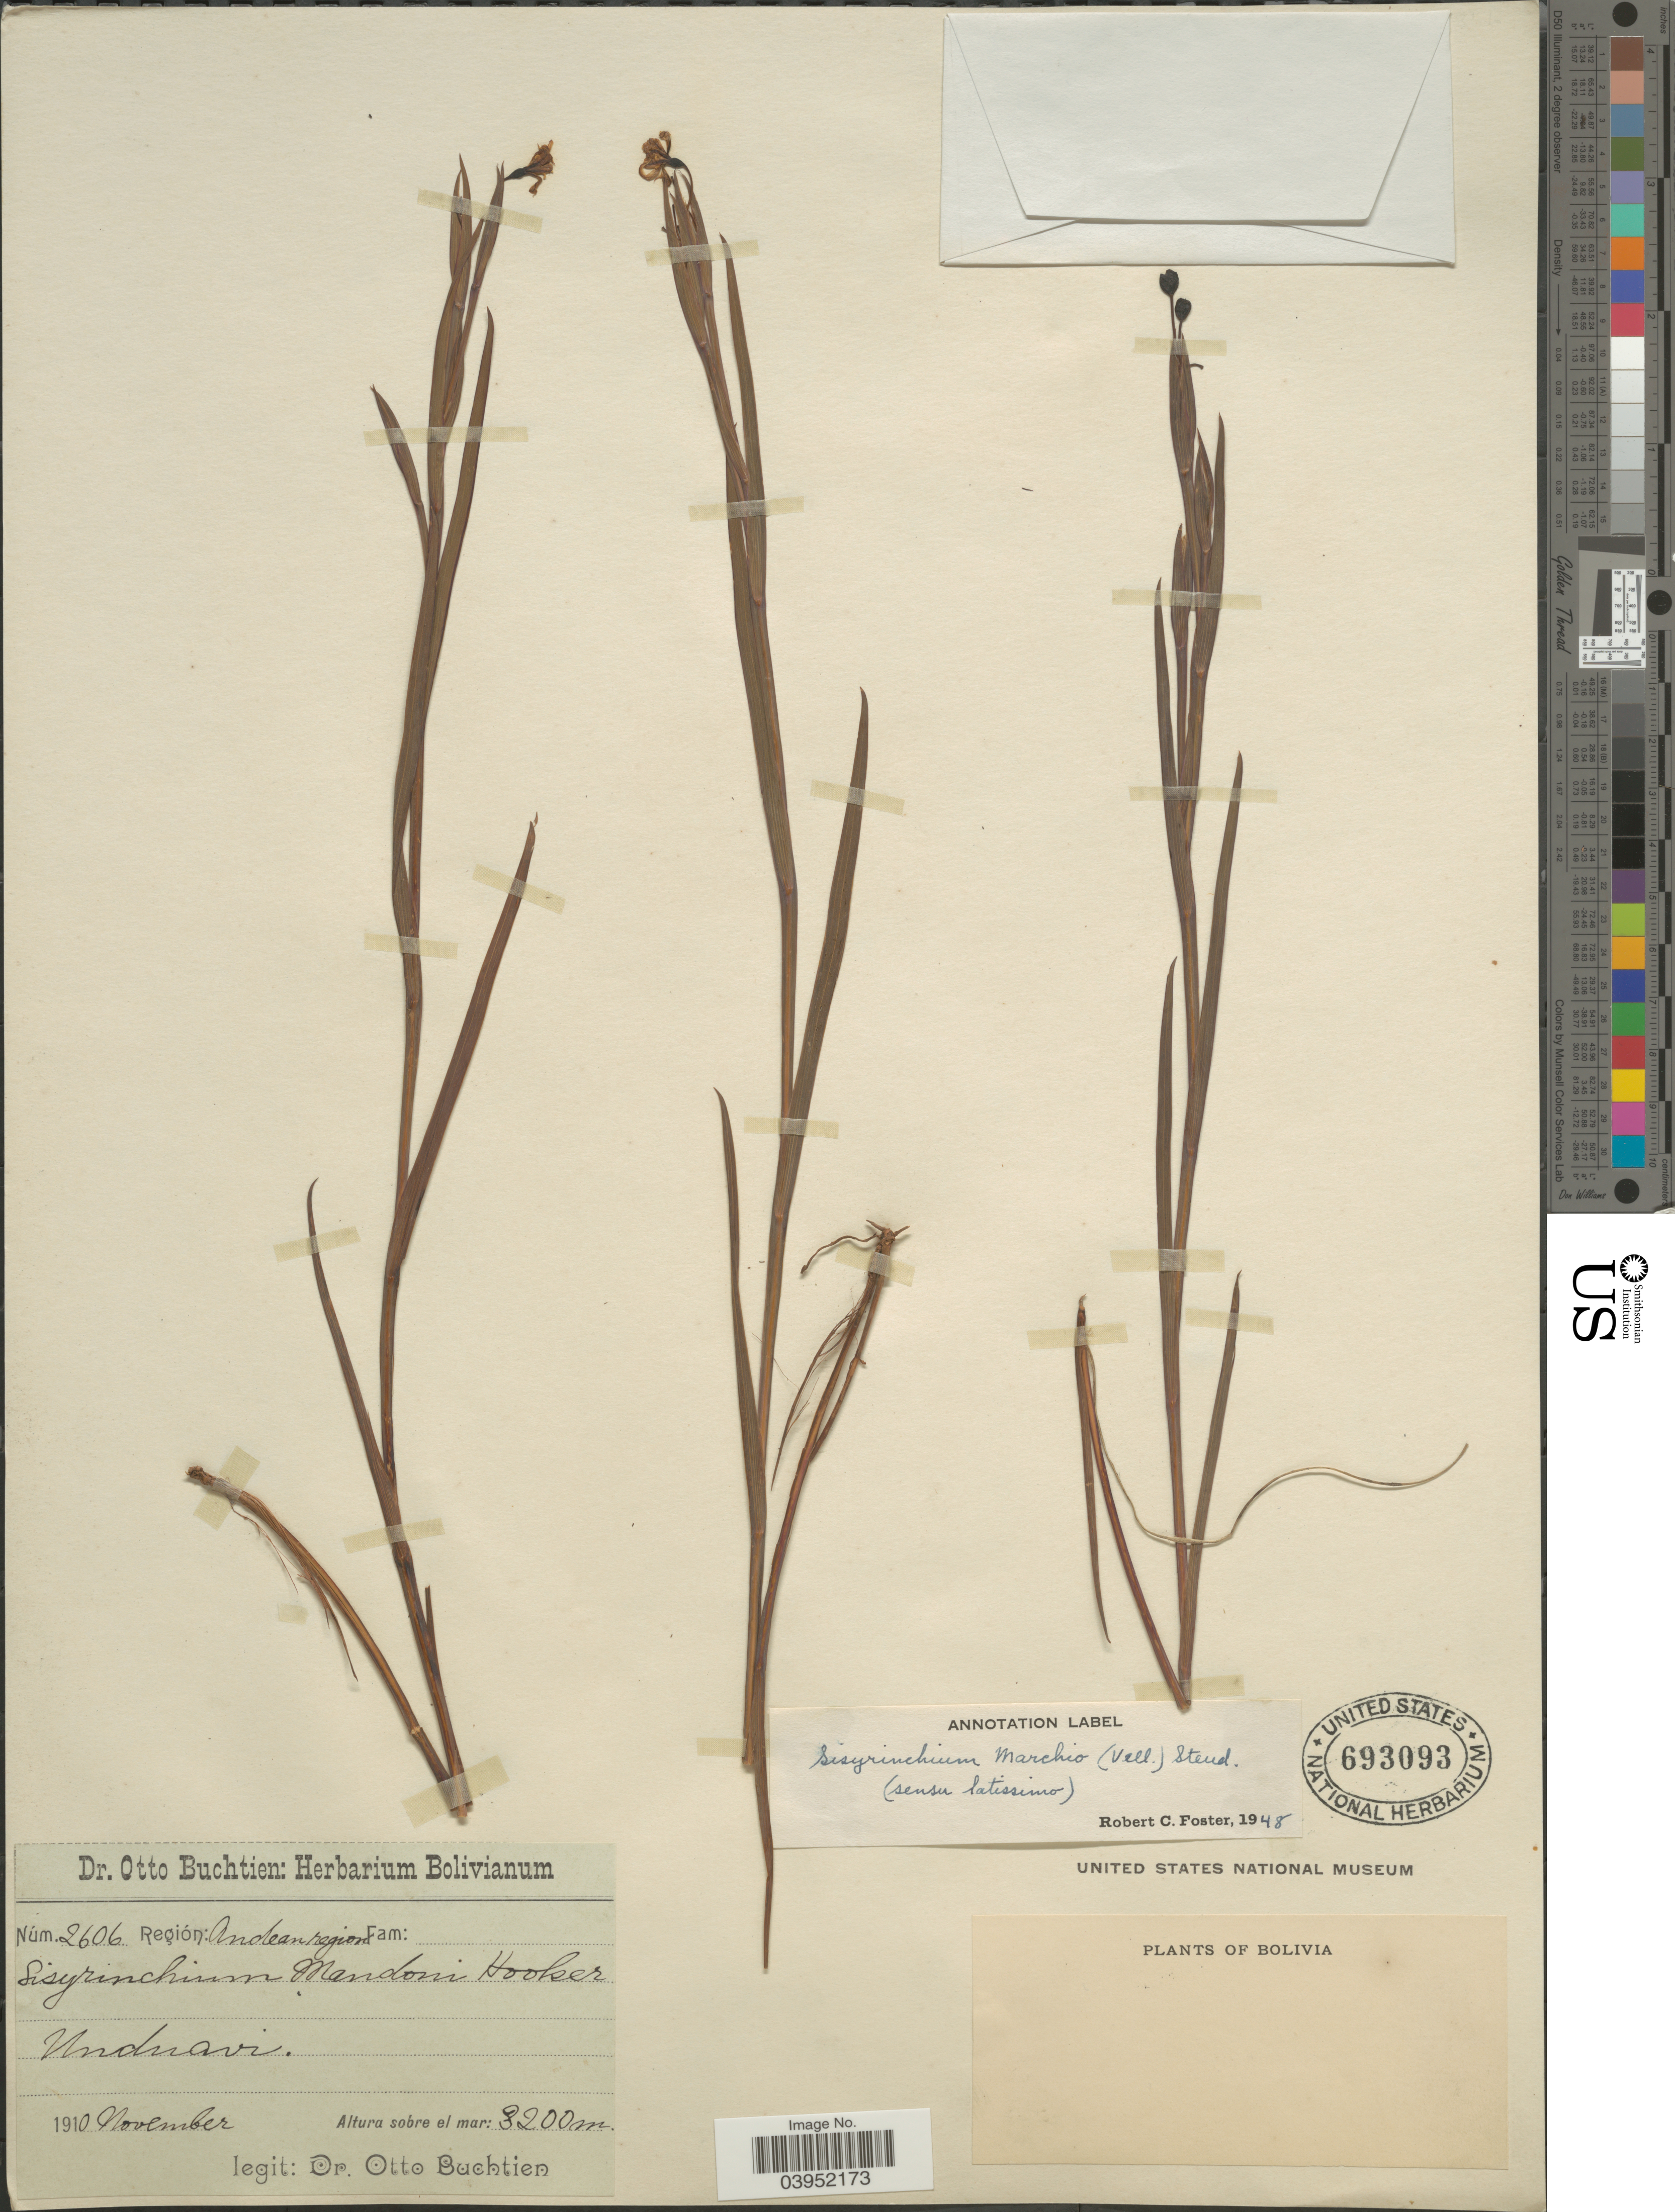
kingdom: Plantae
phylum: Tracheophyta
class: Liliopsida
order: Asparagales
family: Iridaceae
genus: Sisyrinchium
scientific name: Sisyrinchium marchio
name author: (Vell.) Steud.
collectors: O. Buchtien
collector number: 2606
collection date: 1910-11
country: Bolivia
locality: Región: Andean region. Unduavi.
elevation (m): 3200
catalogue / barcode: US 693093